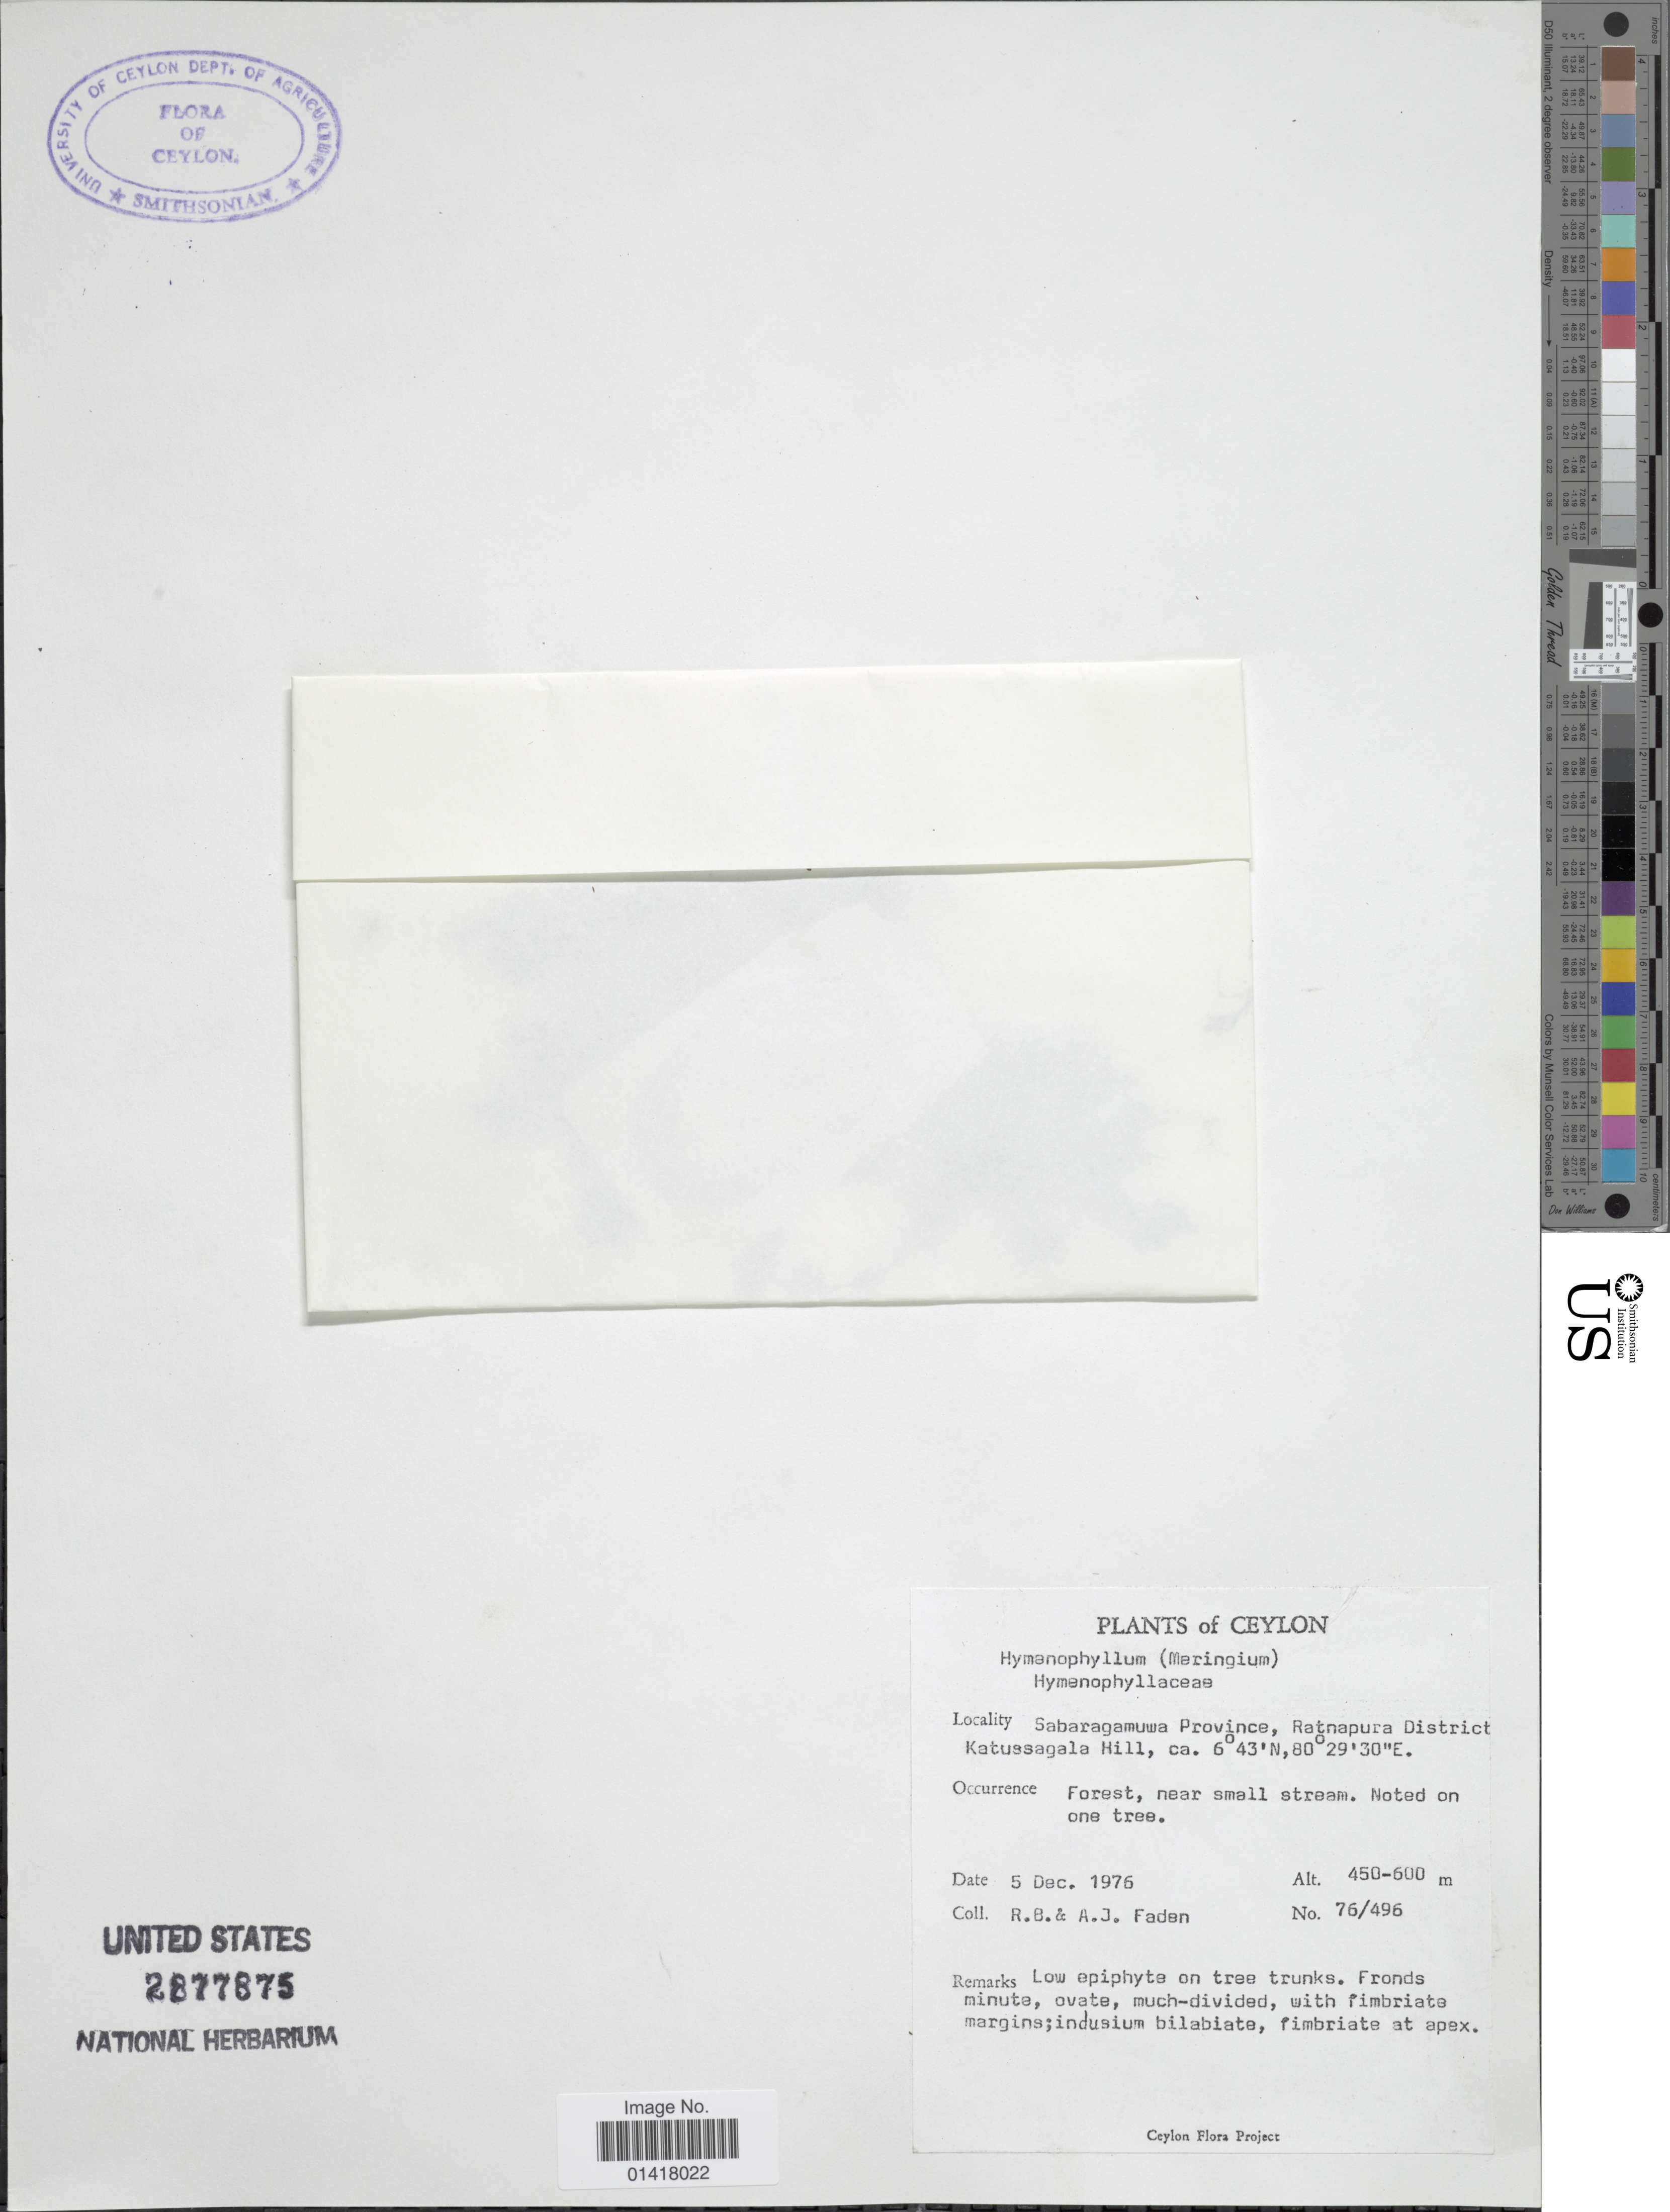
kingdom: Plantae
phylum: Tracheophyta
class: Polypodiopsida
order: Hymenophyllales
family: Hymenophyllaceae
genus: Hymenophyllum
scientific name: Hymenophyllum sp.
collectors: R. B. Faden & A. J. Faden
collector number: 76/496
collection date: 1976-12-05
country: Sri Lanka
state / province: Sabaragamuwa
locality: Ratnapura District, Katussagala Hill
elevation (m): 450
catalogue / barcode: US 2877875